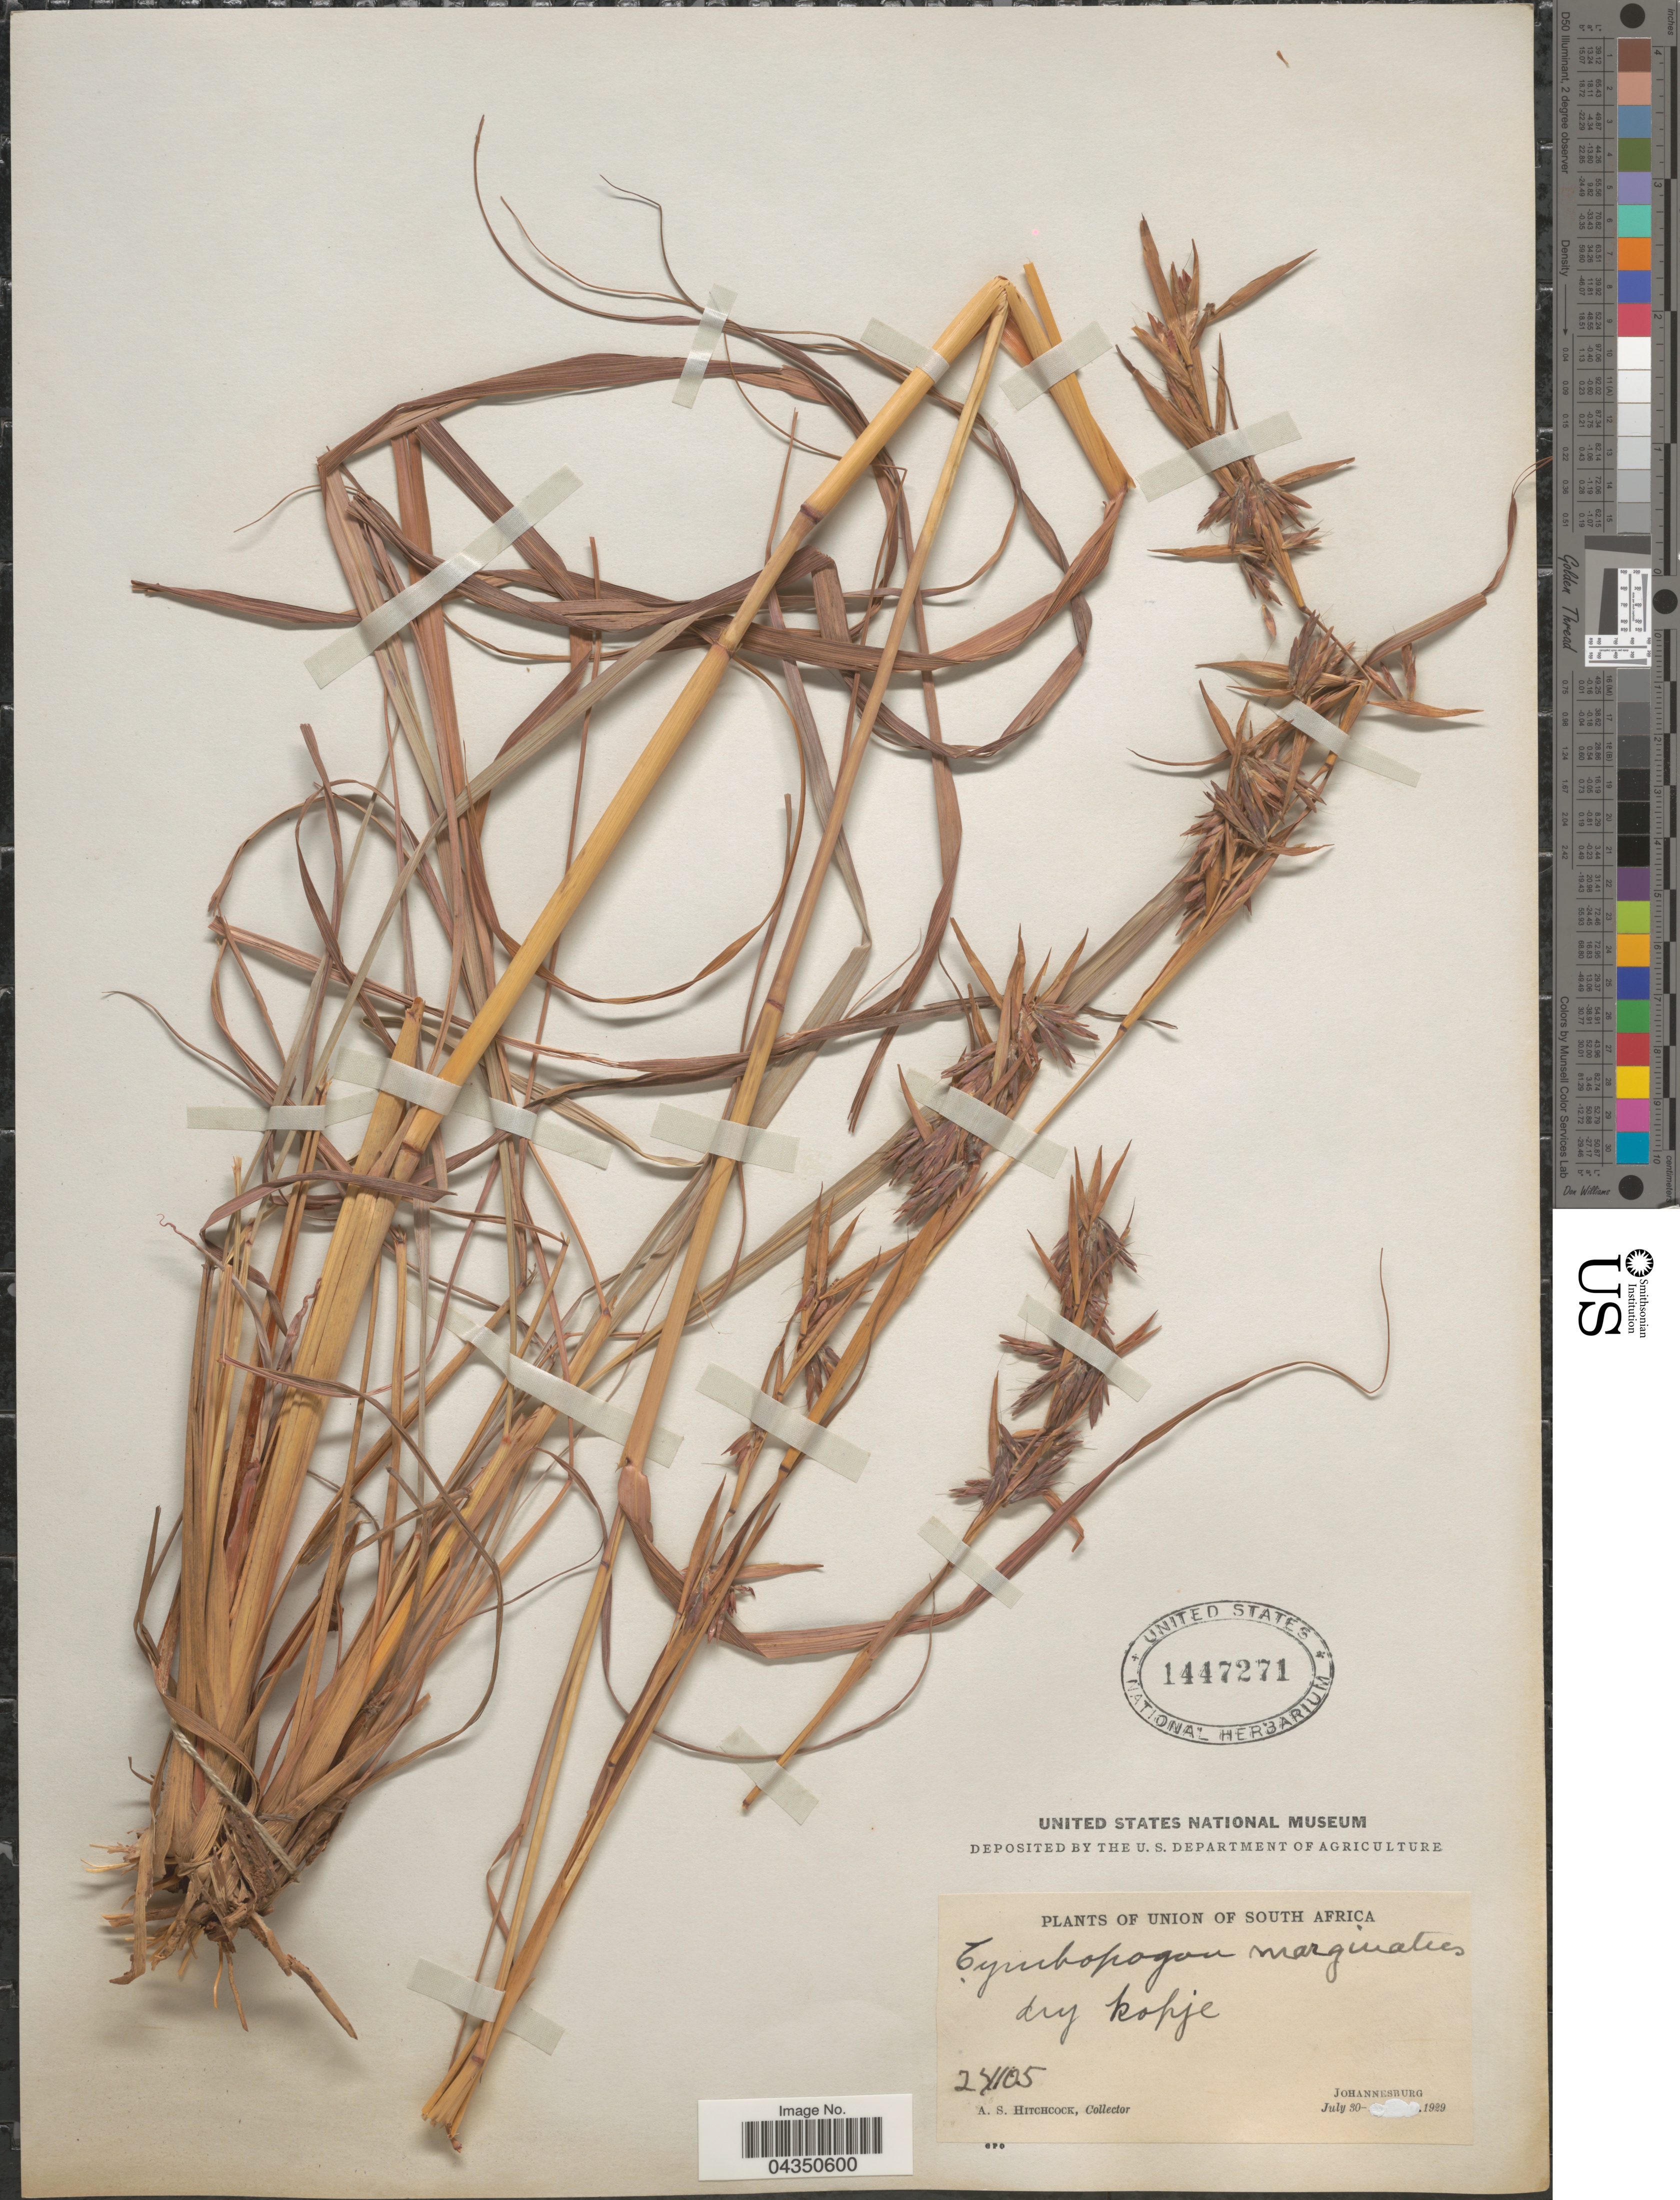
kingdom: Plantae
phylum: Tracheophyta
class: Liliopsida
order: Poales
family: Poaceae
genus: Cymbopogon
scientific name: Cymbopogon marginatus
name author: Stapf ex Burtt Davy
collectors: A. S. Hitchcock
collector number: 24105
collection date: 1929-07-30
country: South Africa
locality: Union of South Africa. Dry kopje. Johannesburg.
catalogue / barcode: US 1447271